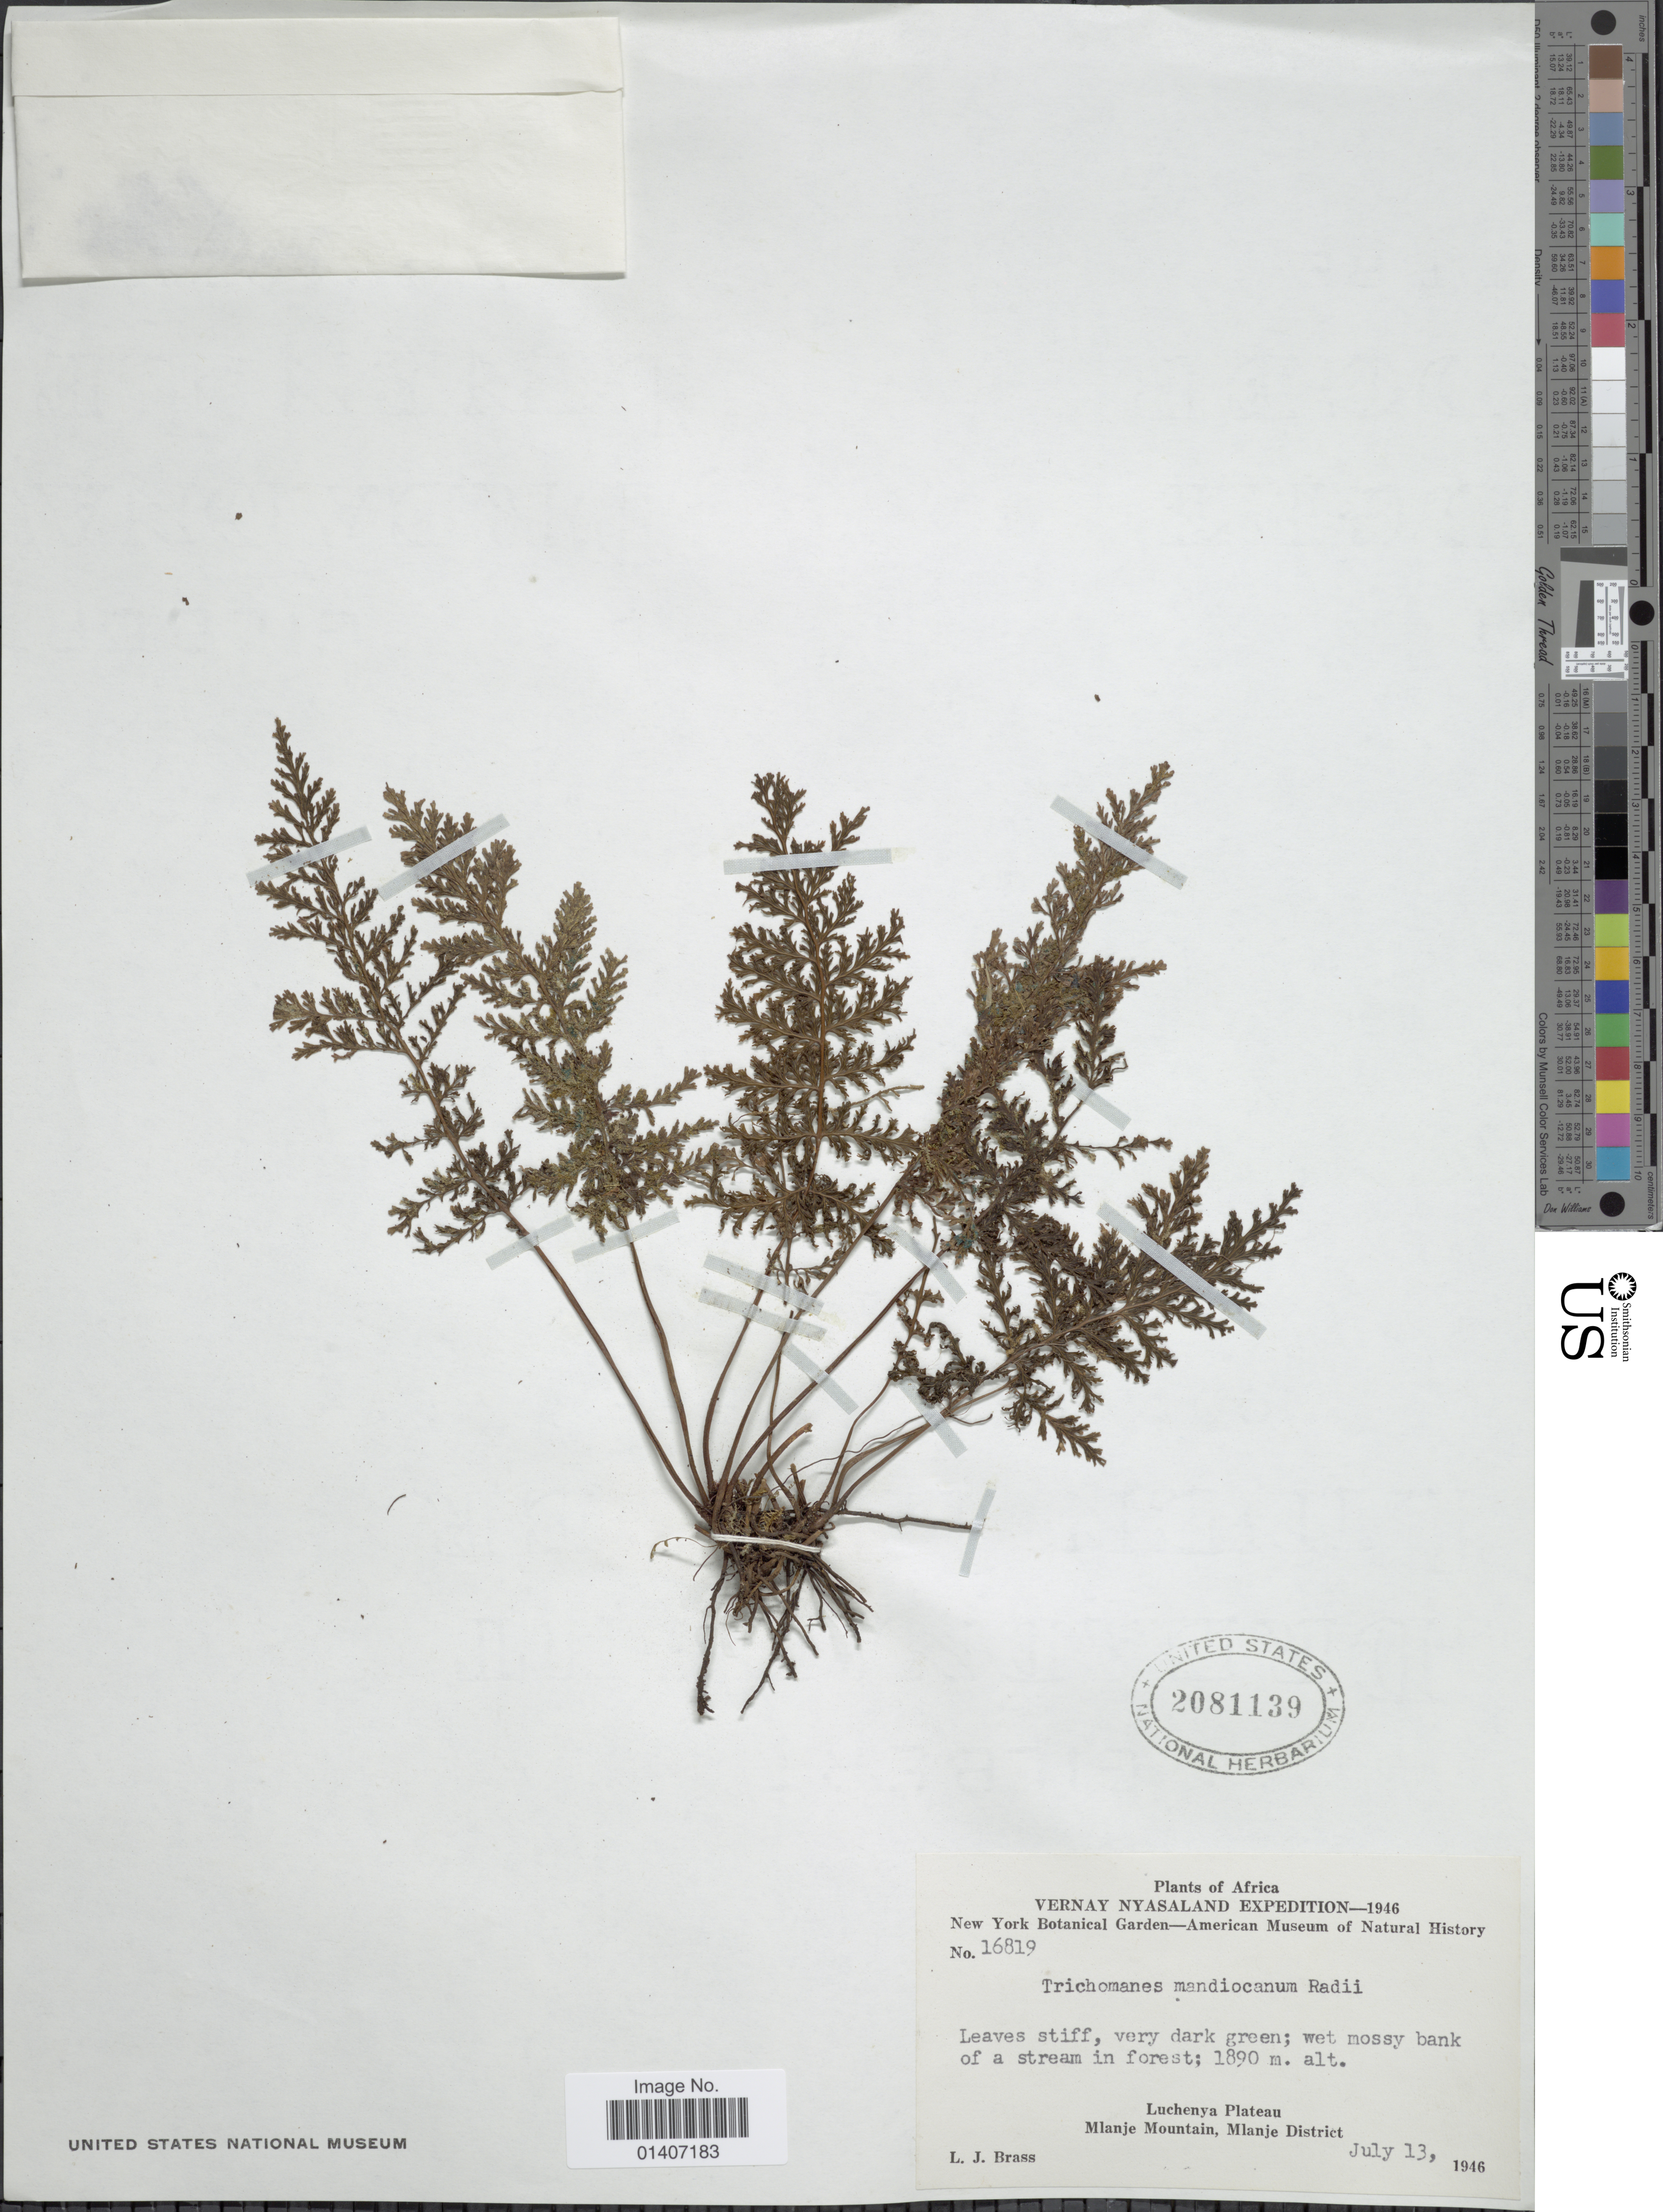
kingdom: Plantae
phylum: Tracheophyta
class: Polypodiopsida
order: Hymenophyllales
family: Hymenophyllaceae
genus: Abrodictyum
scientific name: Abrodictyum cupressoides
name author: (Desv.) Ebihara & Dubuisson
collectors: L. J. Brass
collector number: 16819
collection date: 1946-07-13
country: Malawi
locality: Africa, vernay Nyasaland, Luchenya Platea, Mlanje Mountain, Mlanje District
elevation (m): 1890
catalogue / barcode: US 2081139